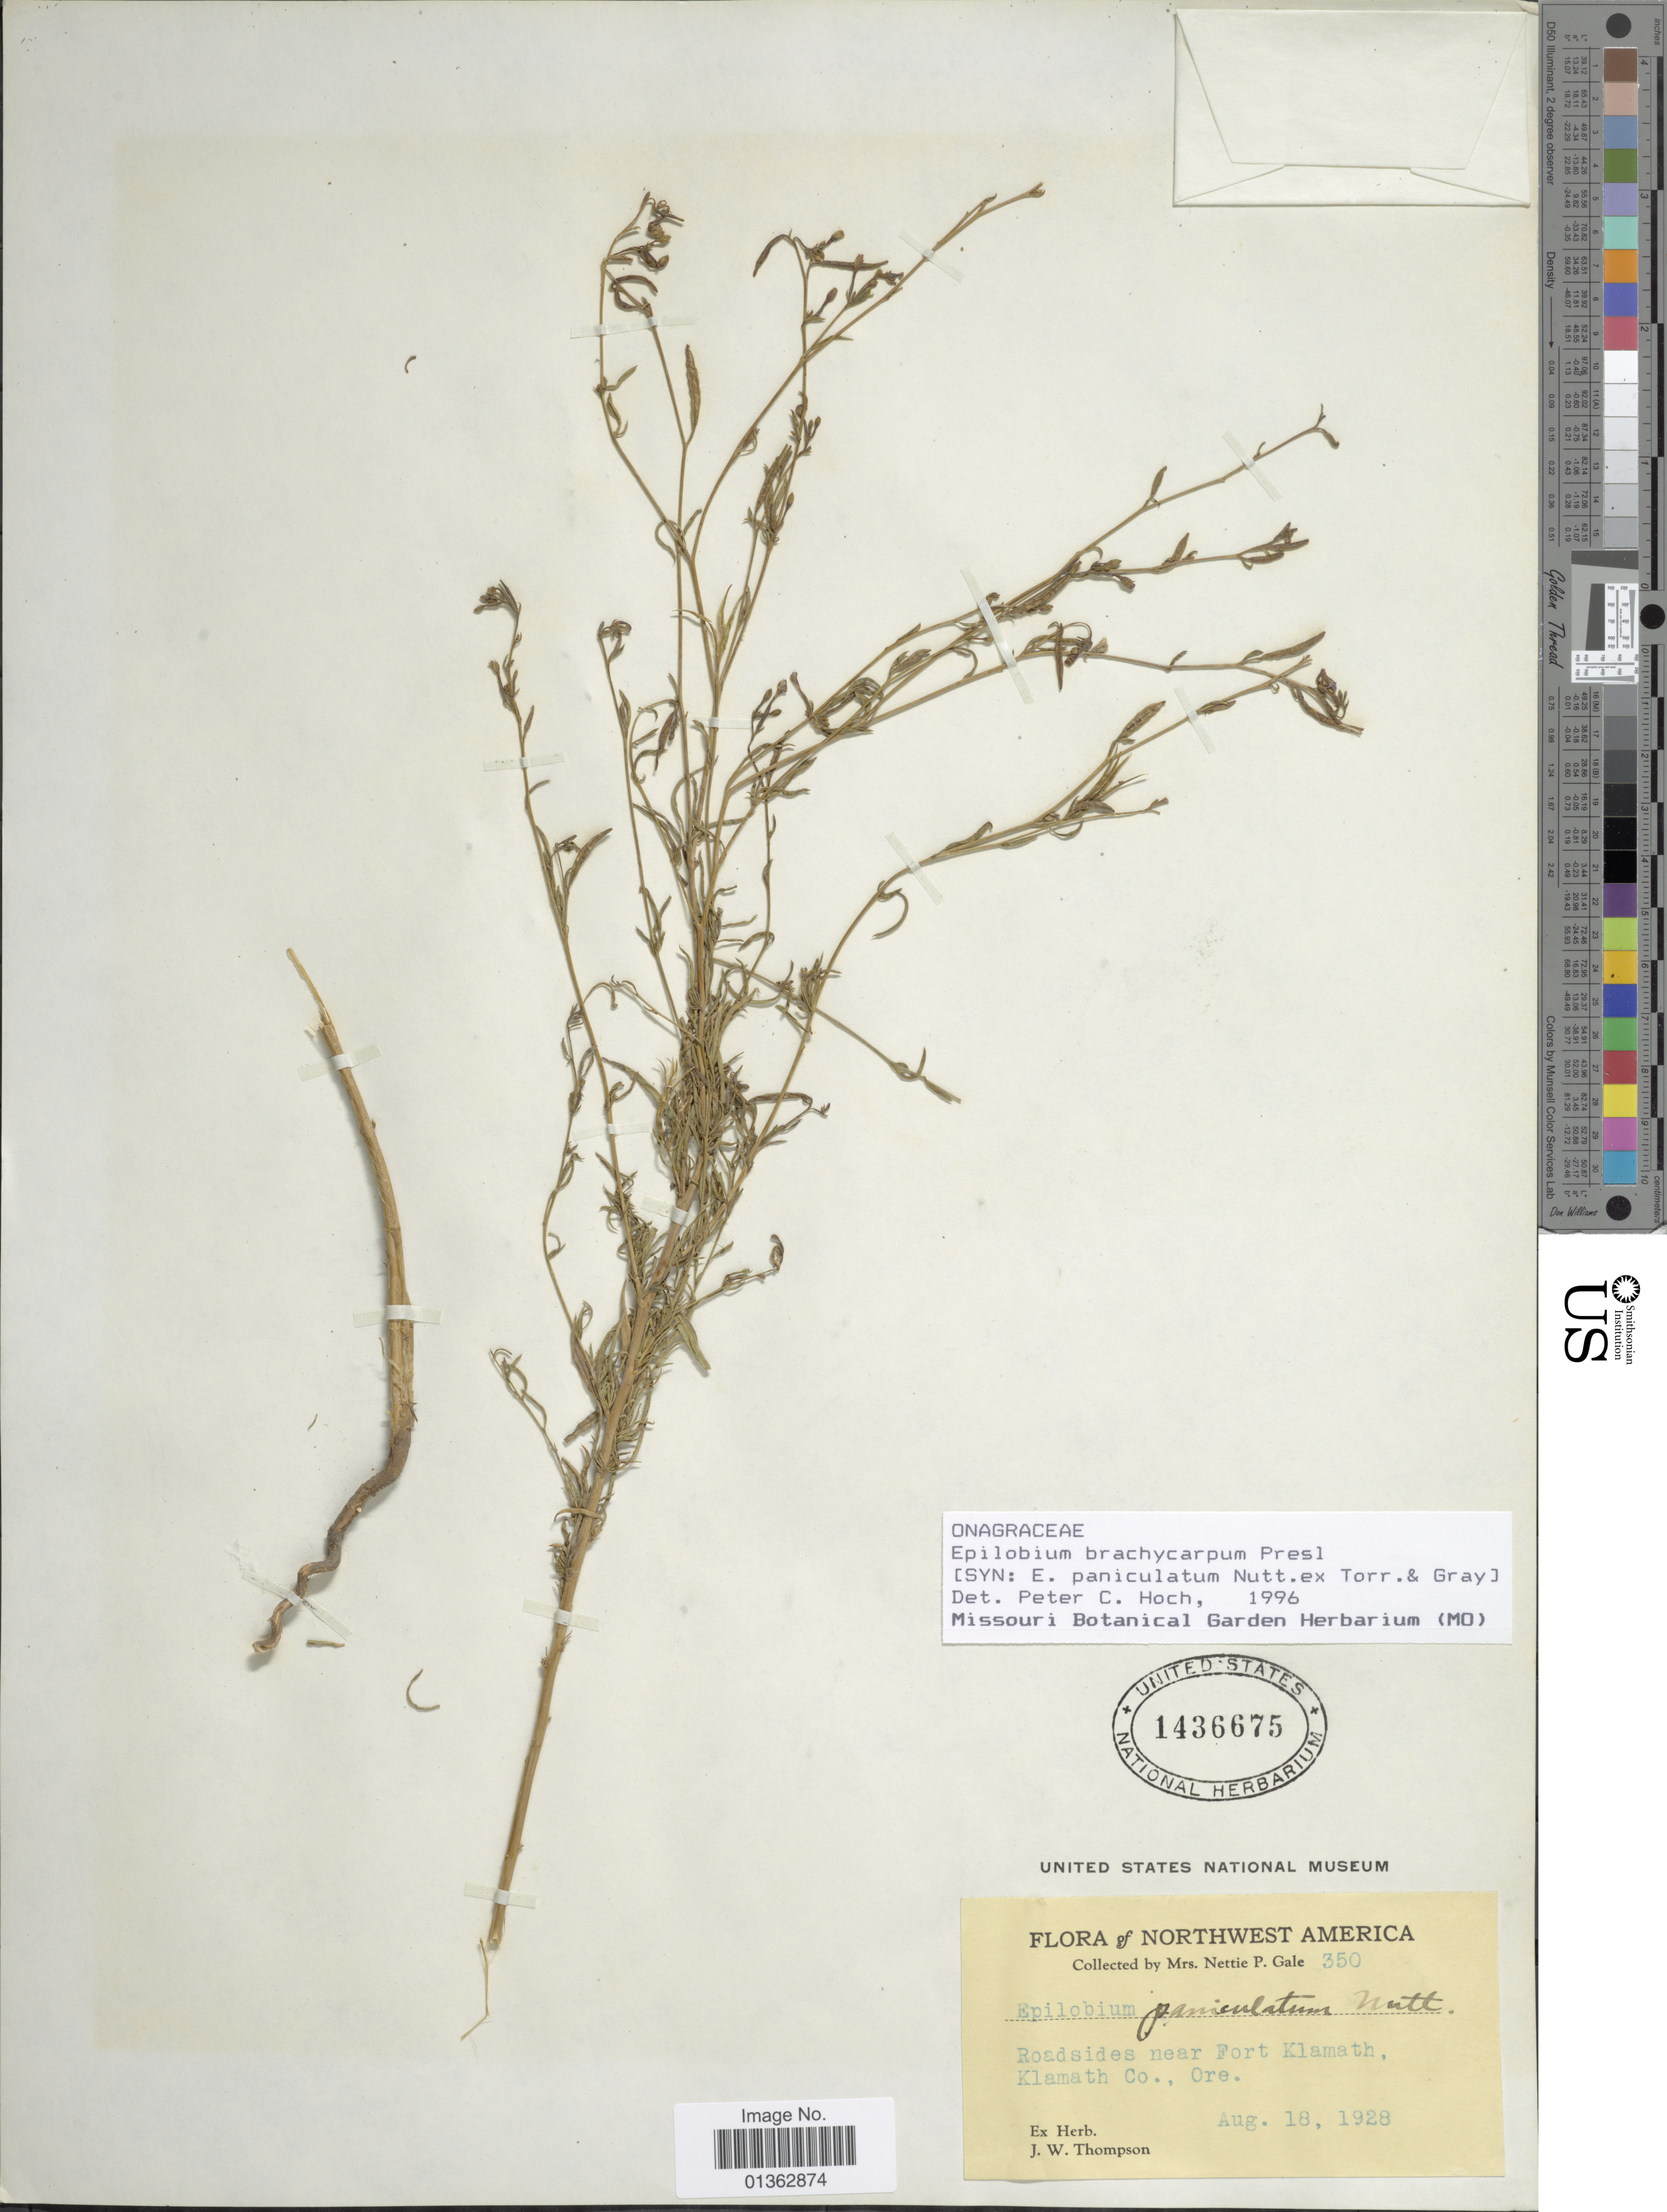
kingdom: Plantae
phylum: Tracheophyta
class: Magnoliopsida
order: Myrtales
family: Onagraceae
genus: Epilobium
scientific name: Epilobium brachycarpum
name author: C. Presl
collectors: N. Gale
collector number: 350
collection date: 1928-08-18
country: United States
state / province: Oregon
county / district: Klamath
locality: Northwest America. Roadsides near Fort Klamath, Klamath Co.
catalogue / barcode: US 1436675